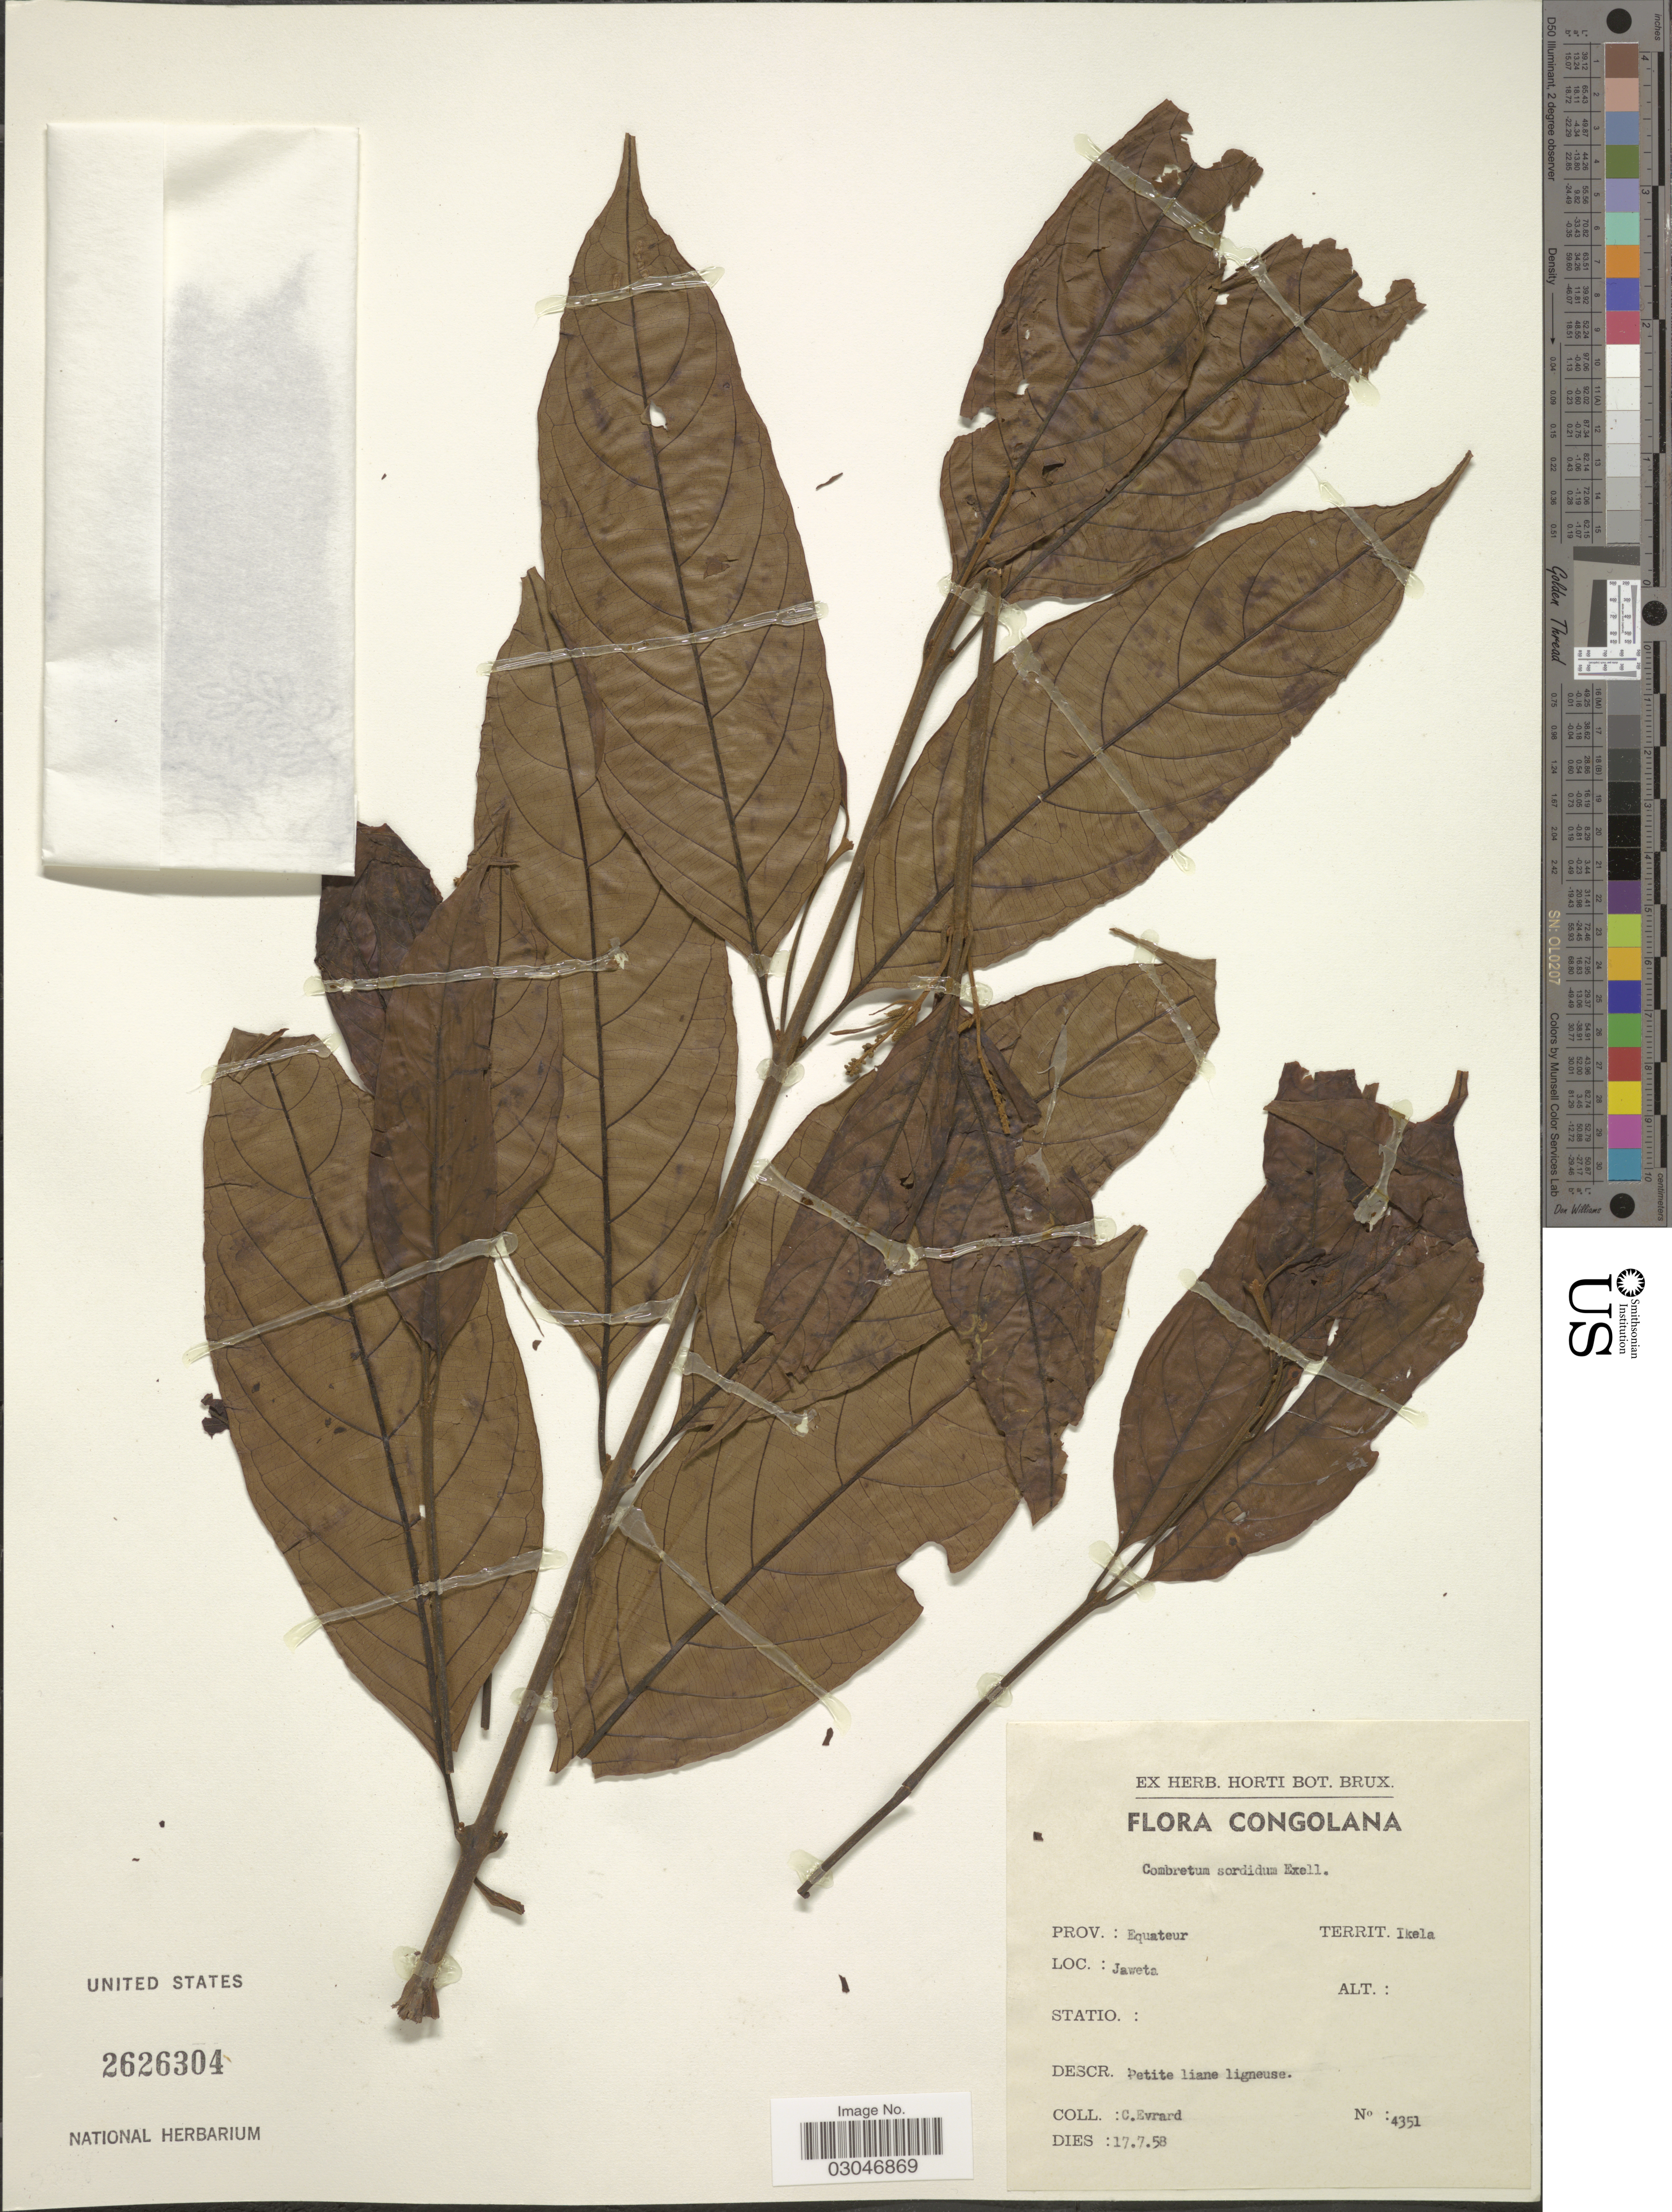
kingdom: Plantae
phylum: Tracheophyta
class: Magnoliopsida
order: Myrtales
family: Combretaceae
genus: Combretum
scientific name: Combretum sordidum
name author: Exell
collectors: C. Evrard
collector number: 4351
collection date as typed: Transcribed d/m/y: 17/7/58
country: Congo, Democratic Republic of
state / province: Equateur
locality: Congolana, Territ. Ikela, Jaweta.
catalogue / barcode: US 2626304